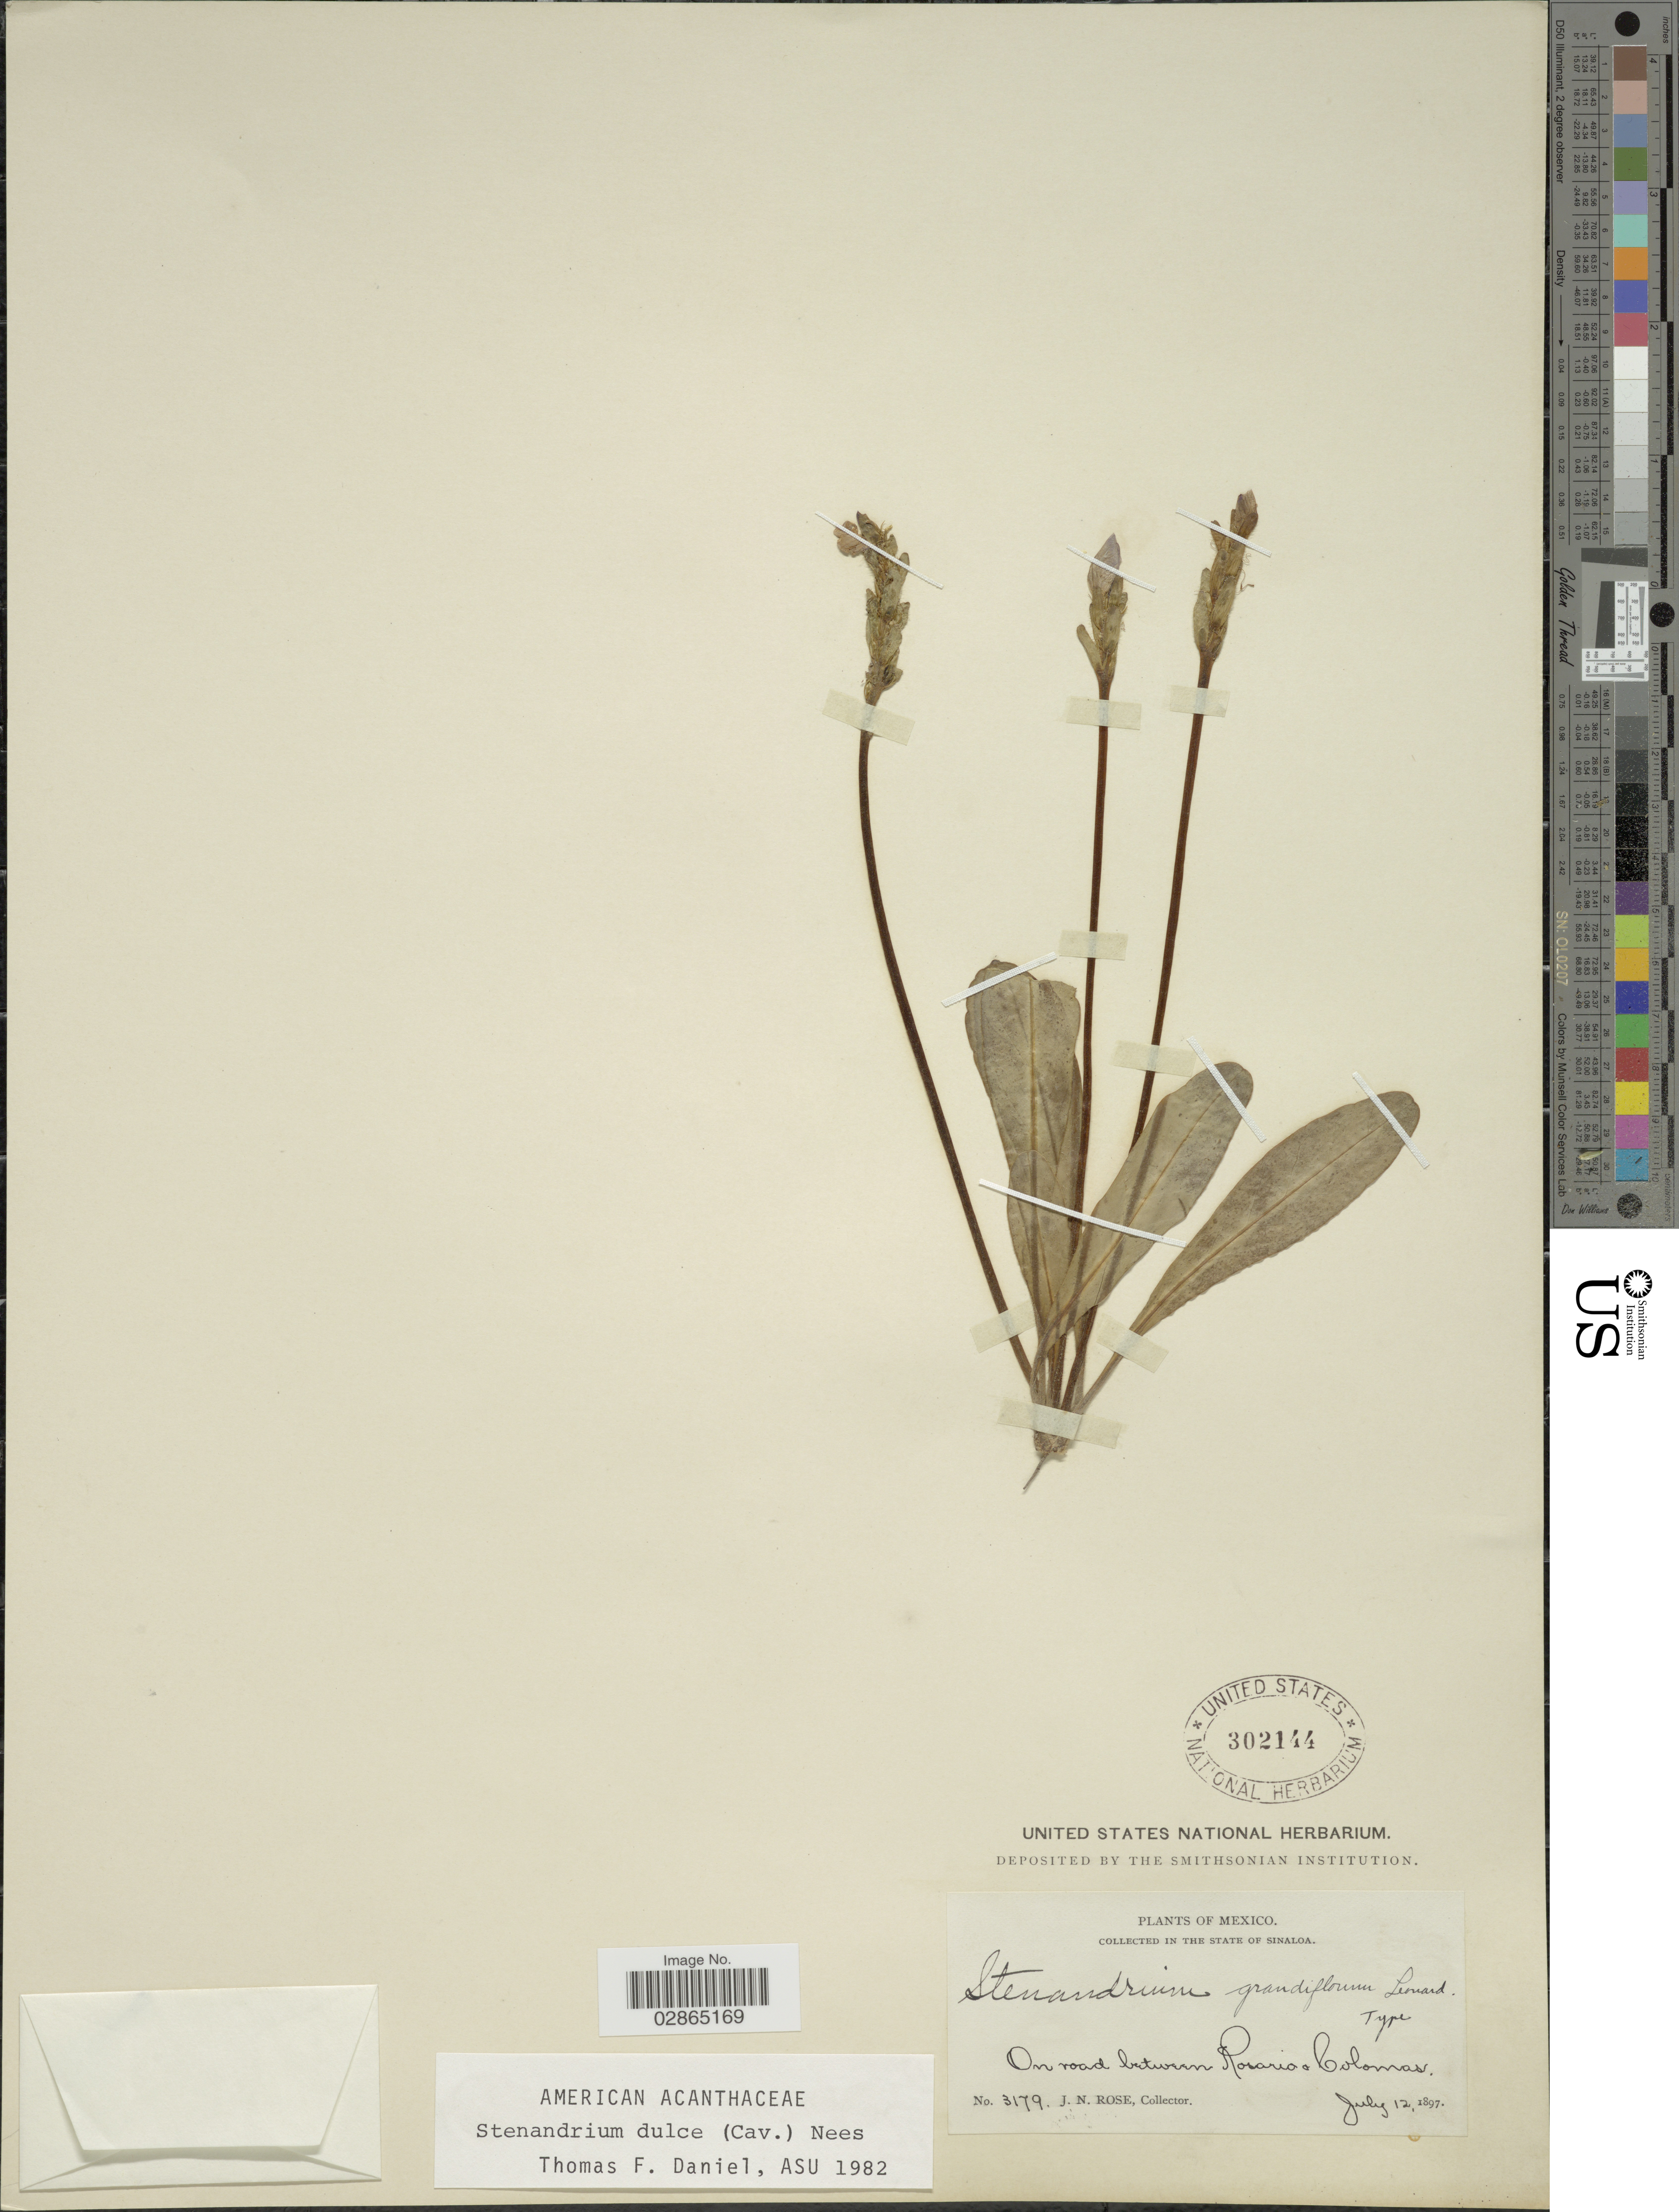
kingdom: Plantae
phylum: Tracheophyta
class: Magnoliopsida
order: Lamiales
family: Acanthaceae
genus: Stenandrium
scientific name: Stenandrium grandiflorum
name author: Vollesen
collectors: J. N. Rose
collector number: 3179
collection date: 1897-07-12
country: Mexico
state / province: Sinaloa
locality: On road between Rosario & Colomas.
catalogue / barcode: US 302144